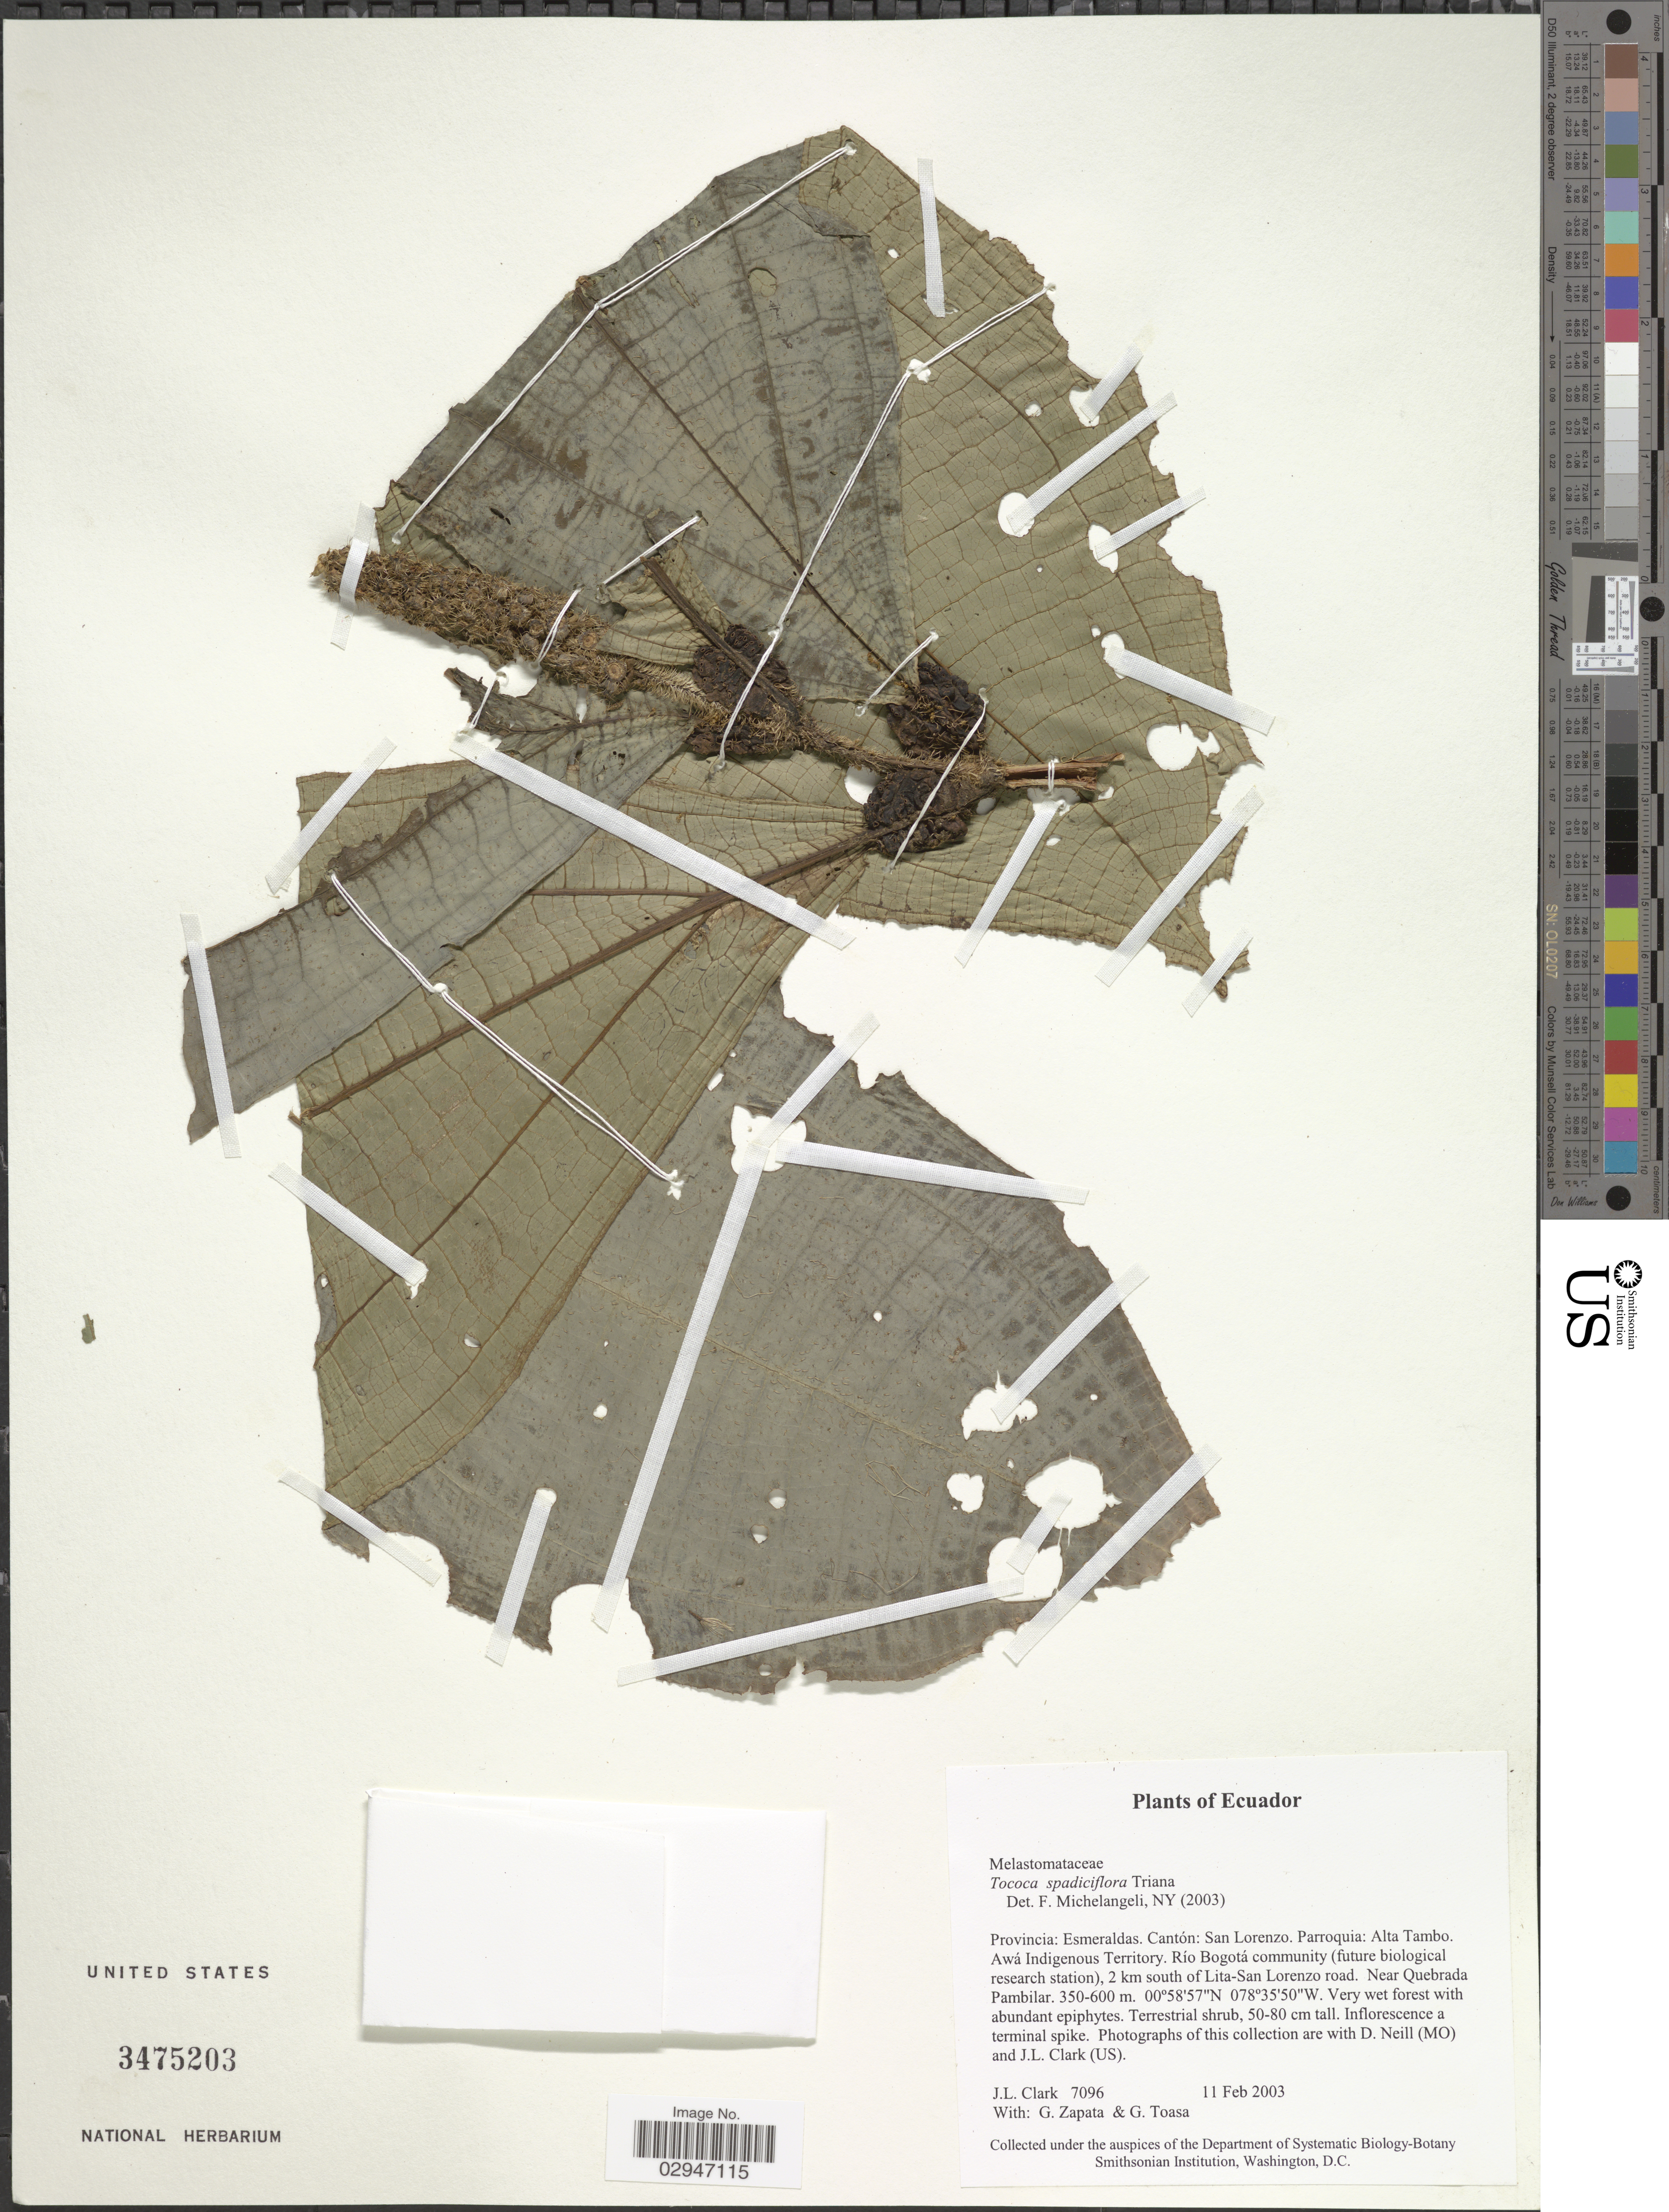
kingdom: Plantae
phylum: Tracheophyta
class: Magnoliopsida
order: Myrtales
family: Melastomataceae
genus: Tococa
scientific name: Tococa spadiciflora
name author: Triana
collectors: J. L. Clark, G. Zapata & G. Toasa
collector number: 7096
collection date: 2003-02-11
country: Ecuador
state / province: Esmeraldas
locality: Cantón: San Lorenzo. Parroquia: Alta Tambo. Awá Indigenous Territory. Río Bogotá community (future biological research station), 2 km south of Lita-San Lorenzo road. Near Quebrada Pambilar.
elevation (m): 350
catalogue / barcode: US 3475203